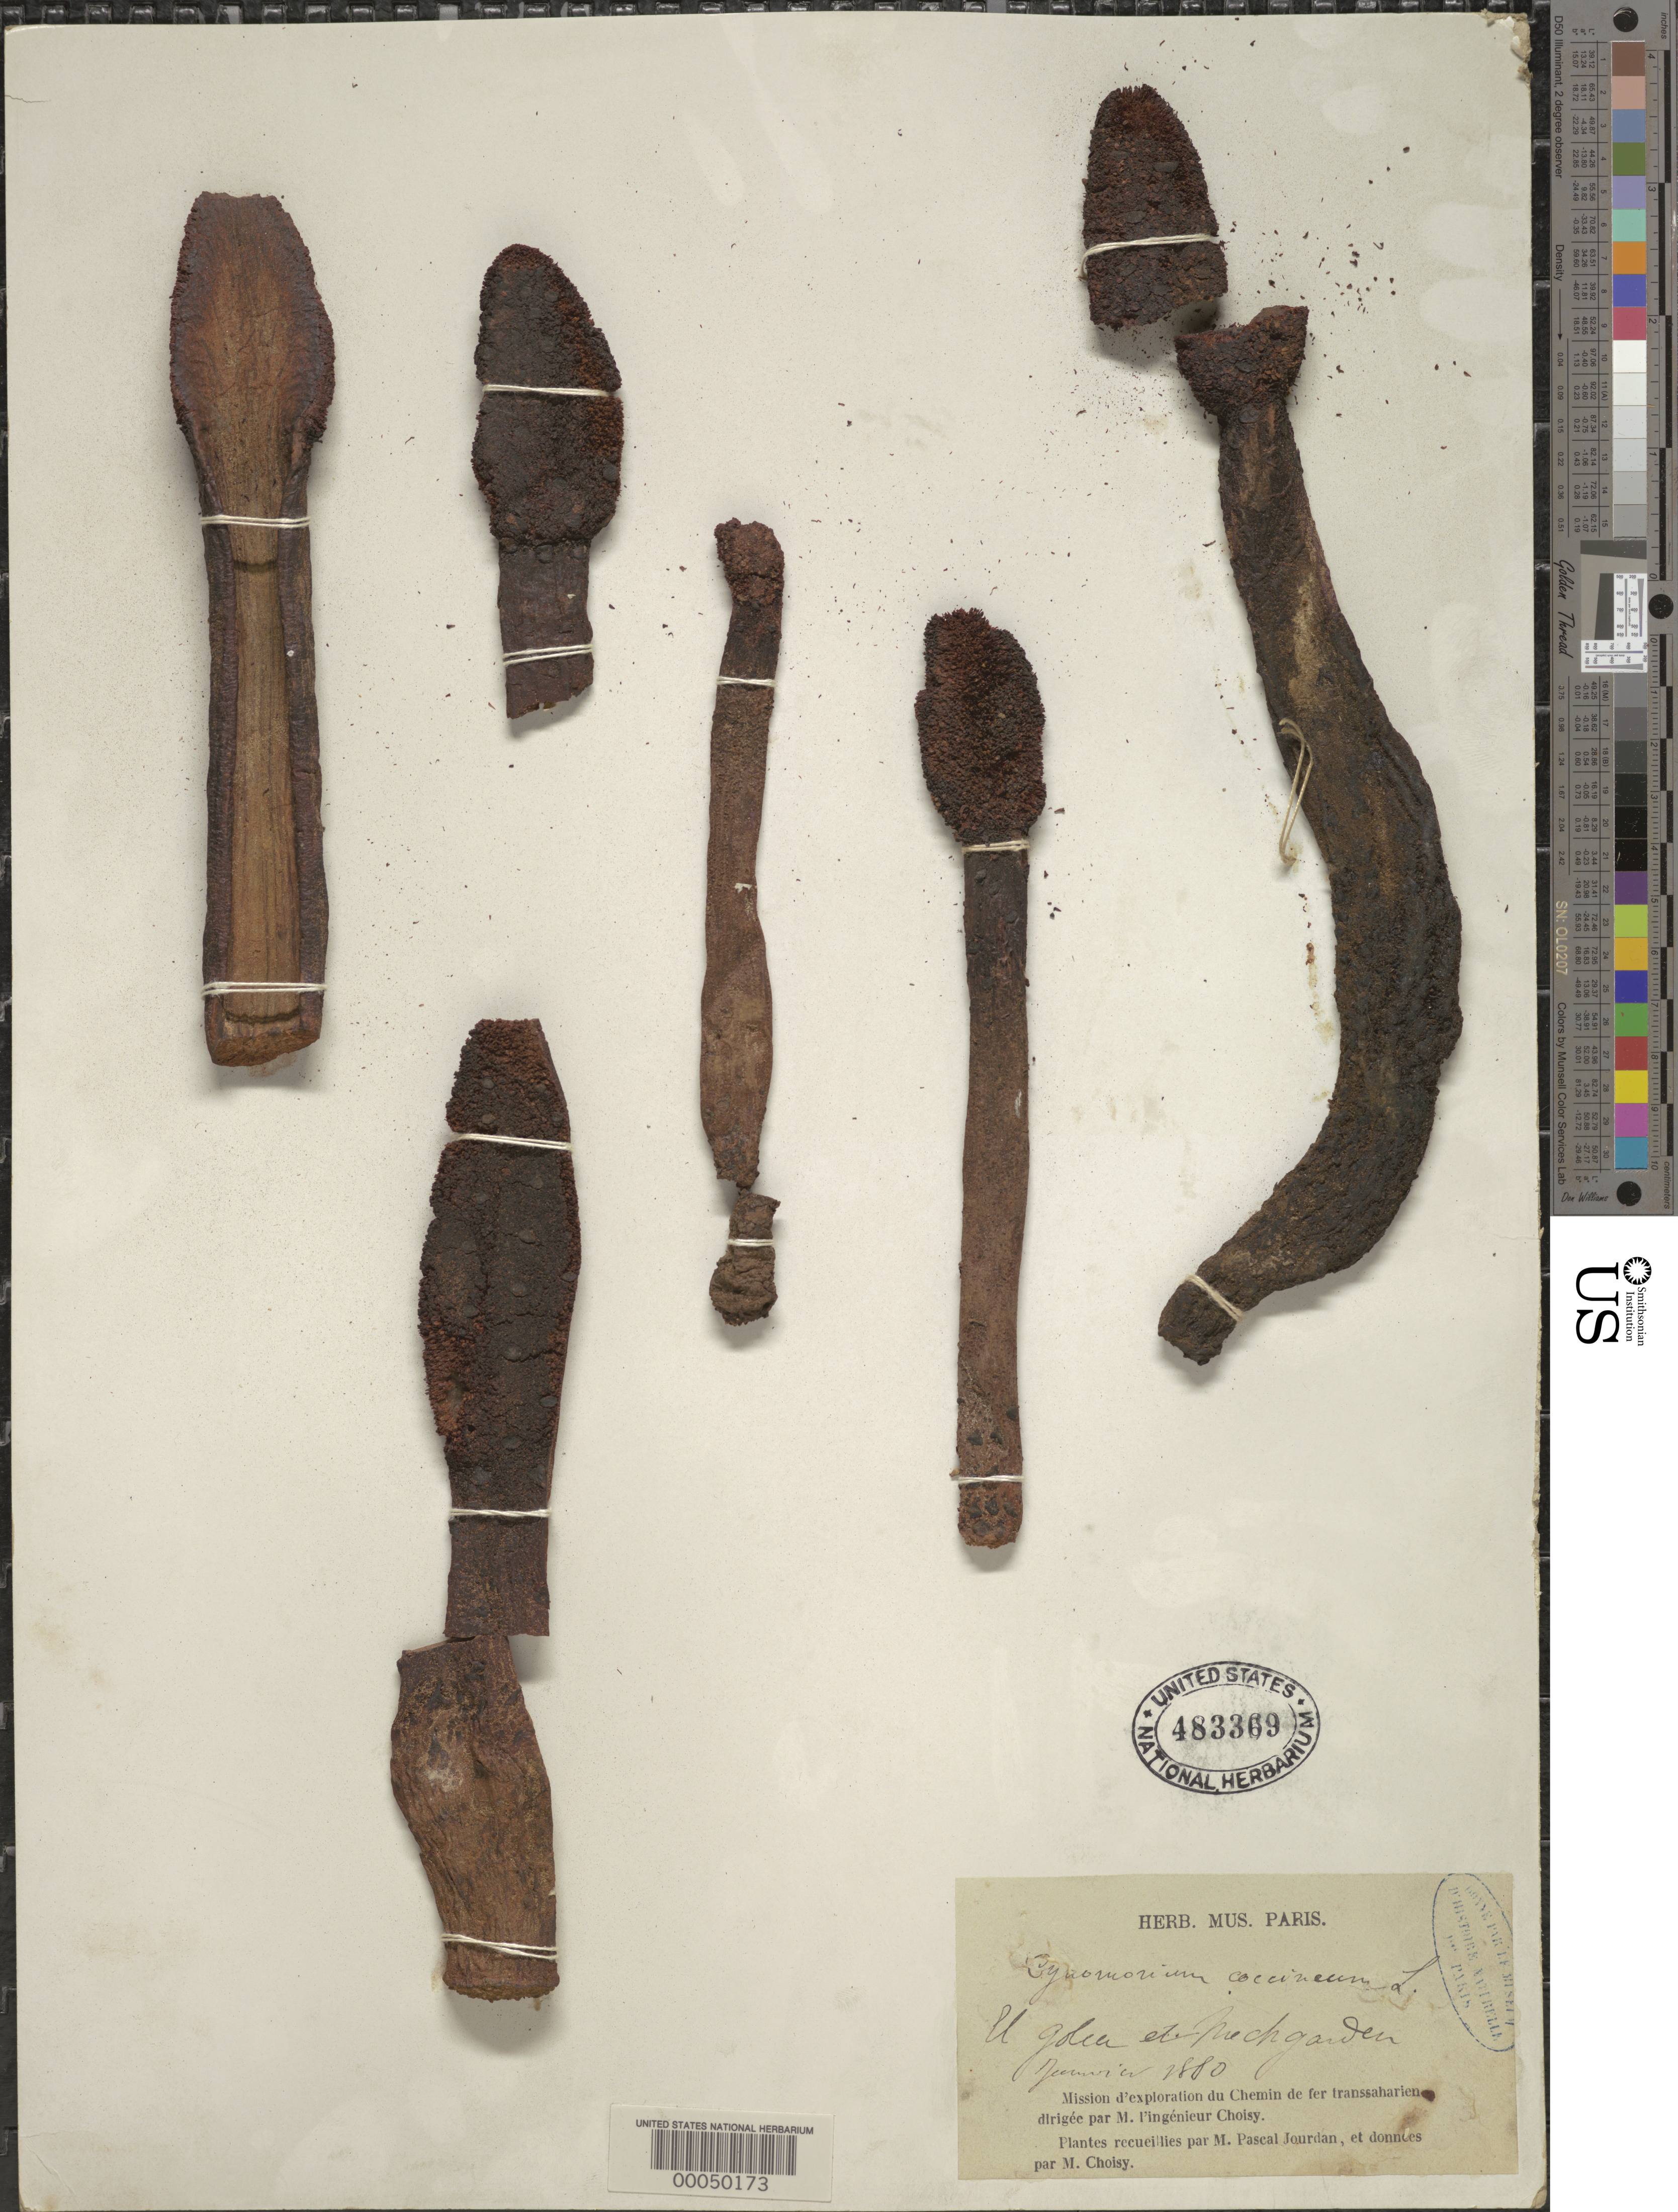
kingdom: Plantae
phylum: Tracheophyta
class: Magnoliopsida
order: Saxifragales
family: Cynomoriaceae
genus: Cynomorium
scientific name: Cynomorium coccineum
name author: L.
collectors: P. Jourdan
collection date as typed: Jan 1880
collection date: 1880-01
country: Panama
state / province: Chiriquí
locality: Around San Felix.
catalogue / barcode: US 483369